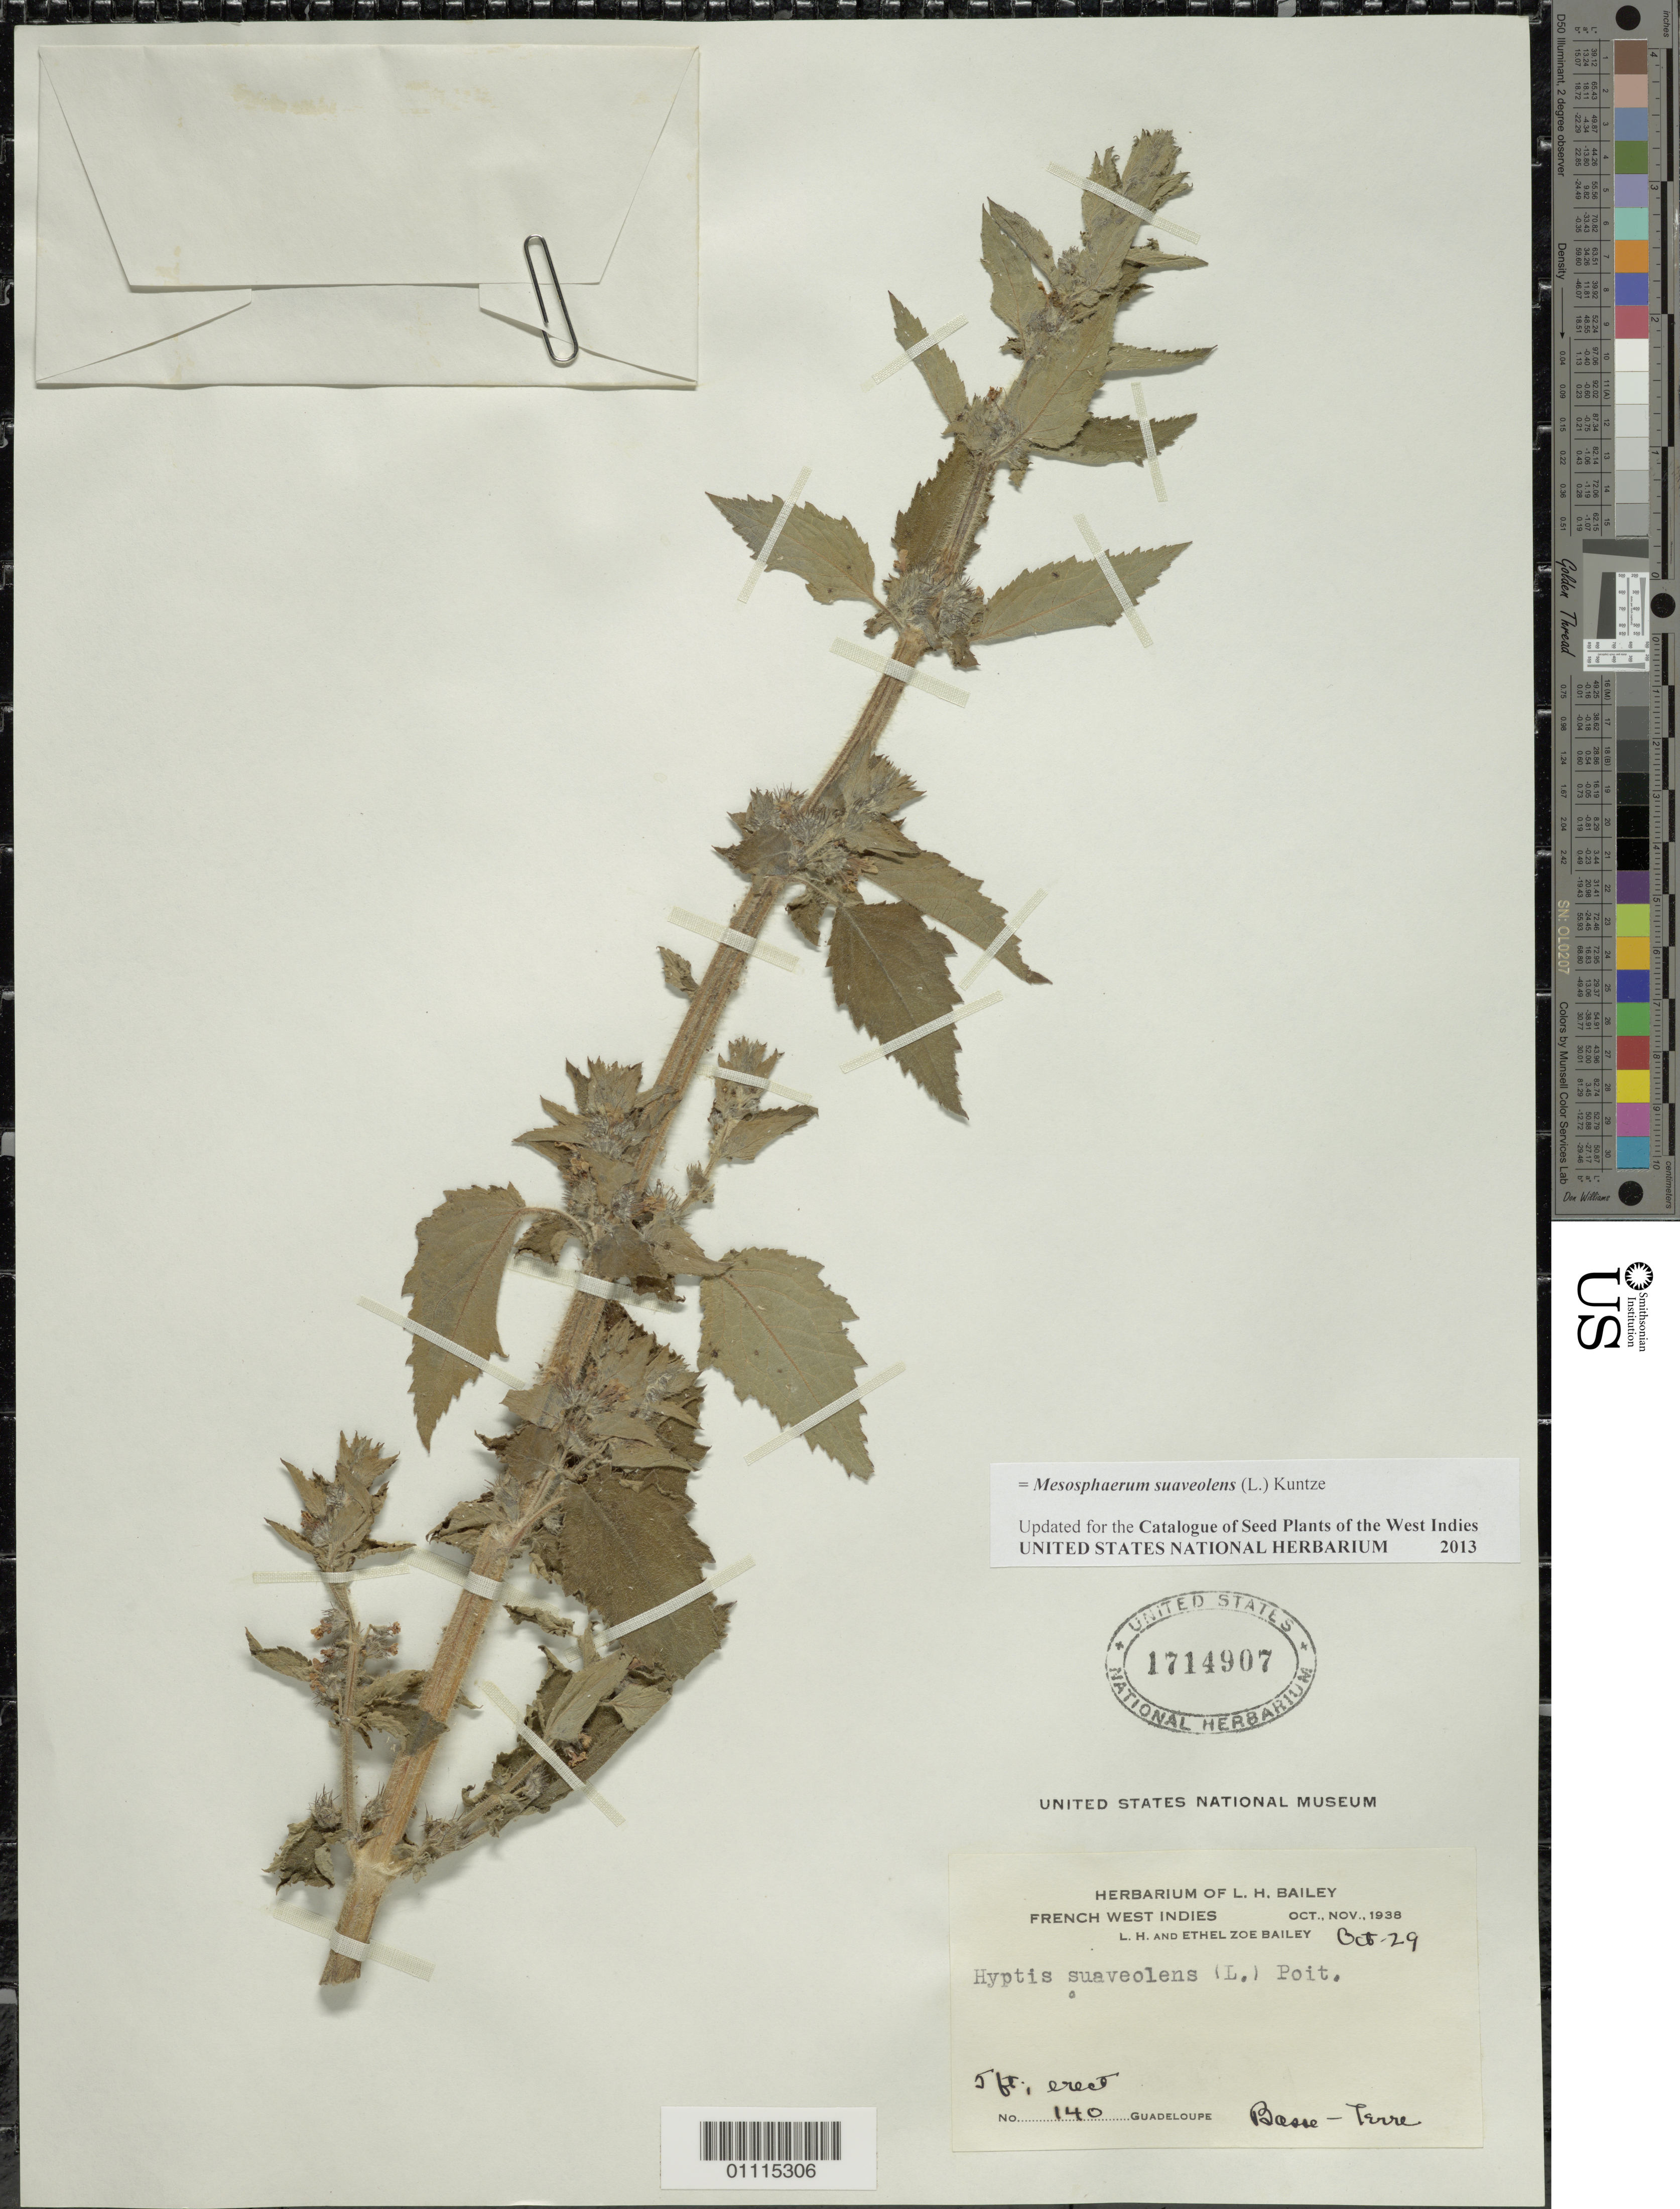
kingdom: Plantae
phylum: Tracheophyta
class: Magnoliopsida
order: Lamiales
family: Lamiaceae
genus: Mesosphaerum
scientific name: Mesosphaerum suaveolens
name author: (L.) Kuntze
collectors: L. H. Bailey & E. Z. Bailey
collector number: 140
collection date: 1938-10-29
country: Guadeloupe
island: Basse Terre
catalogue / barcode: US 1714907